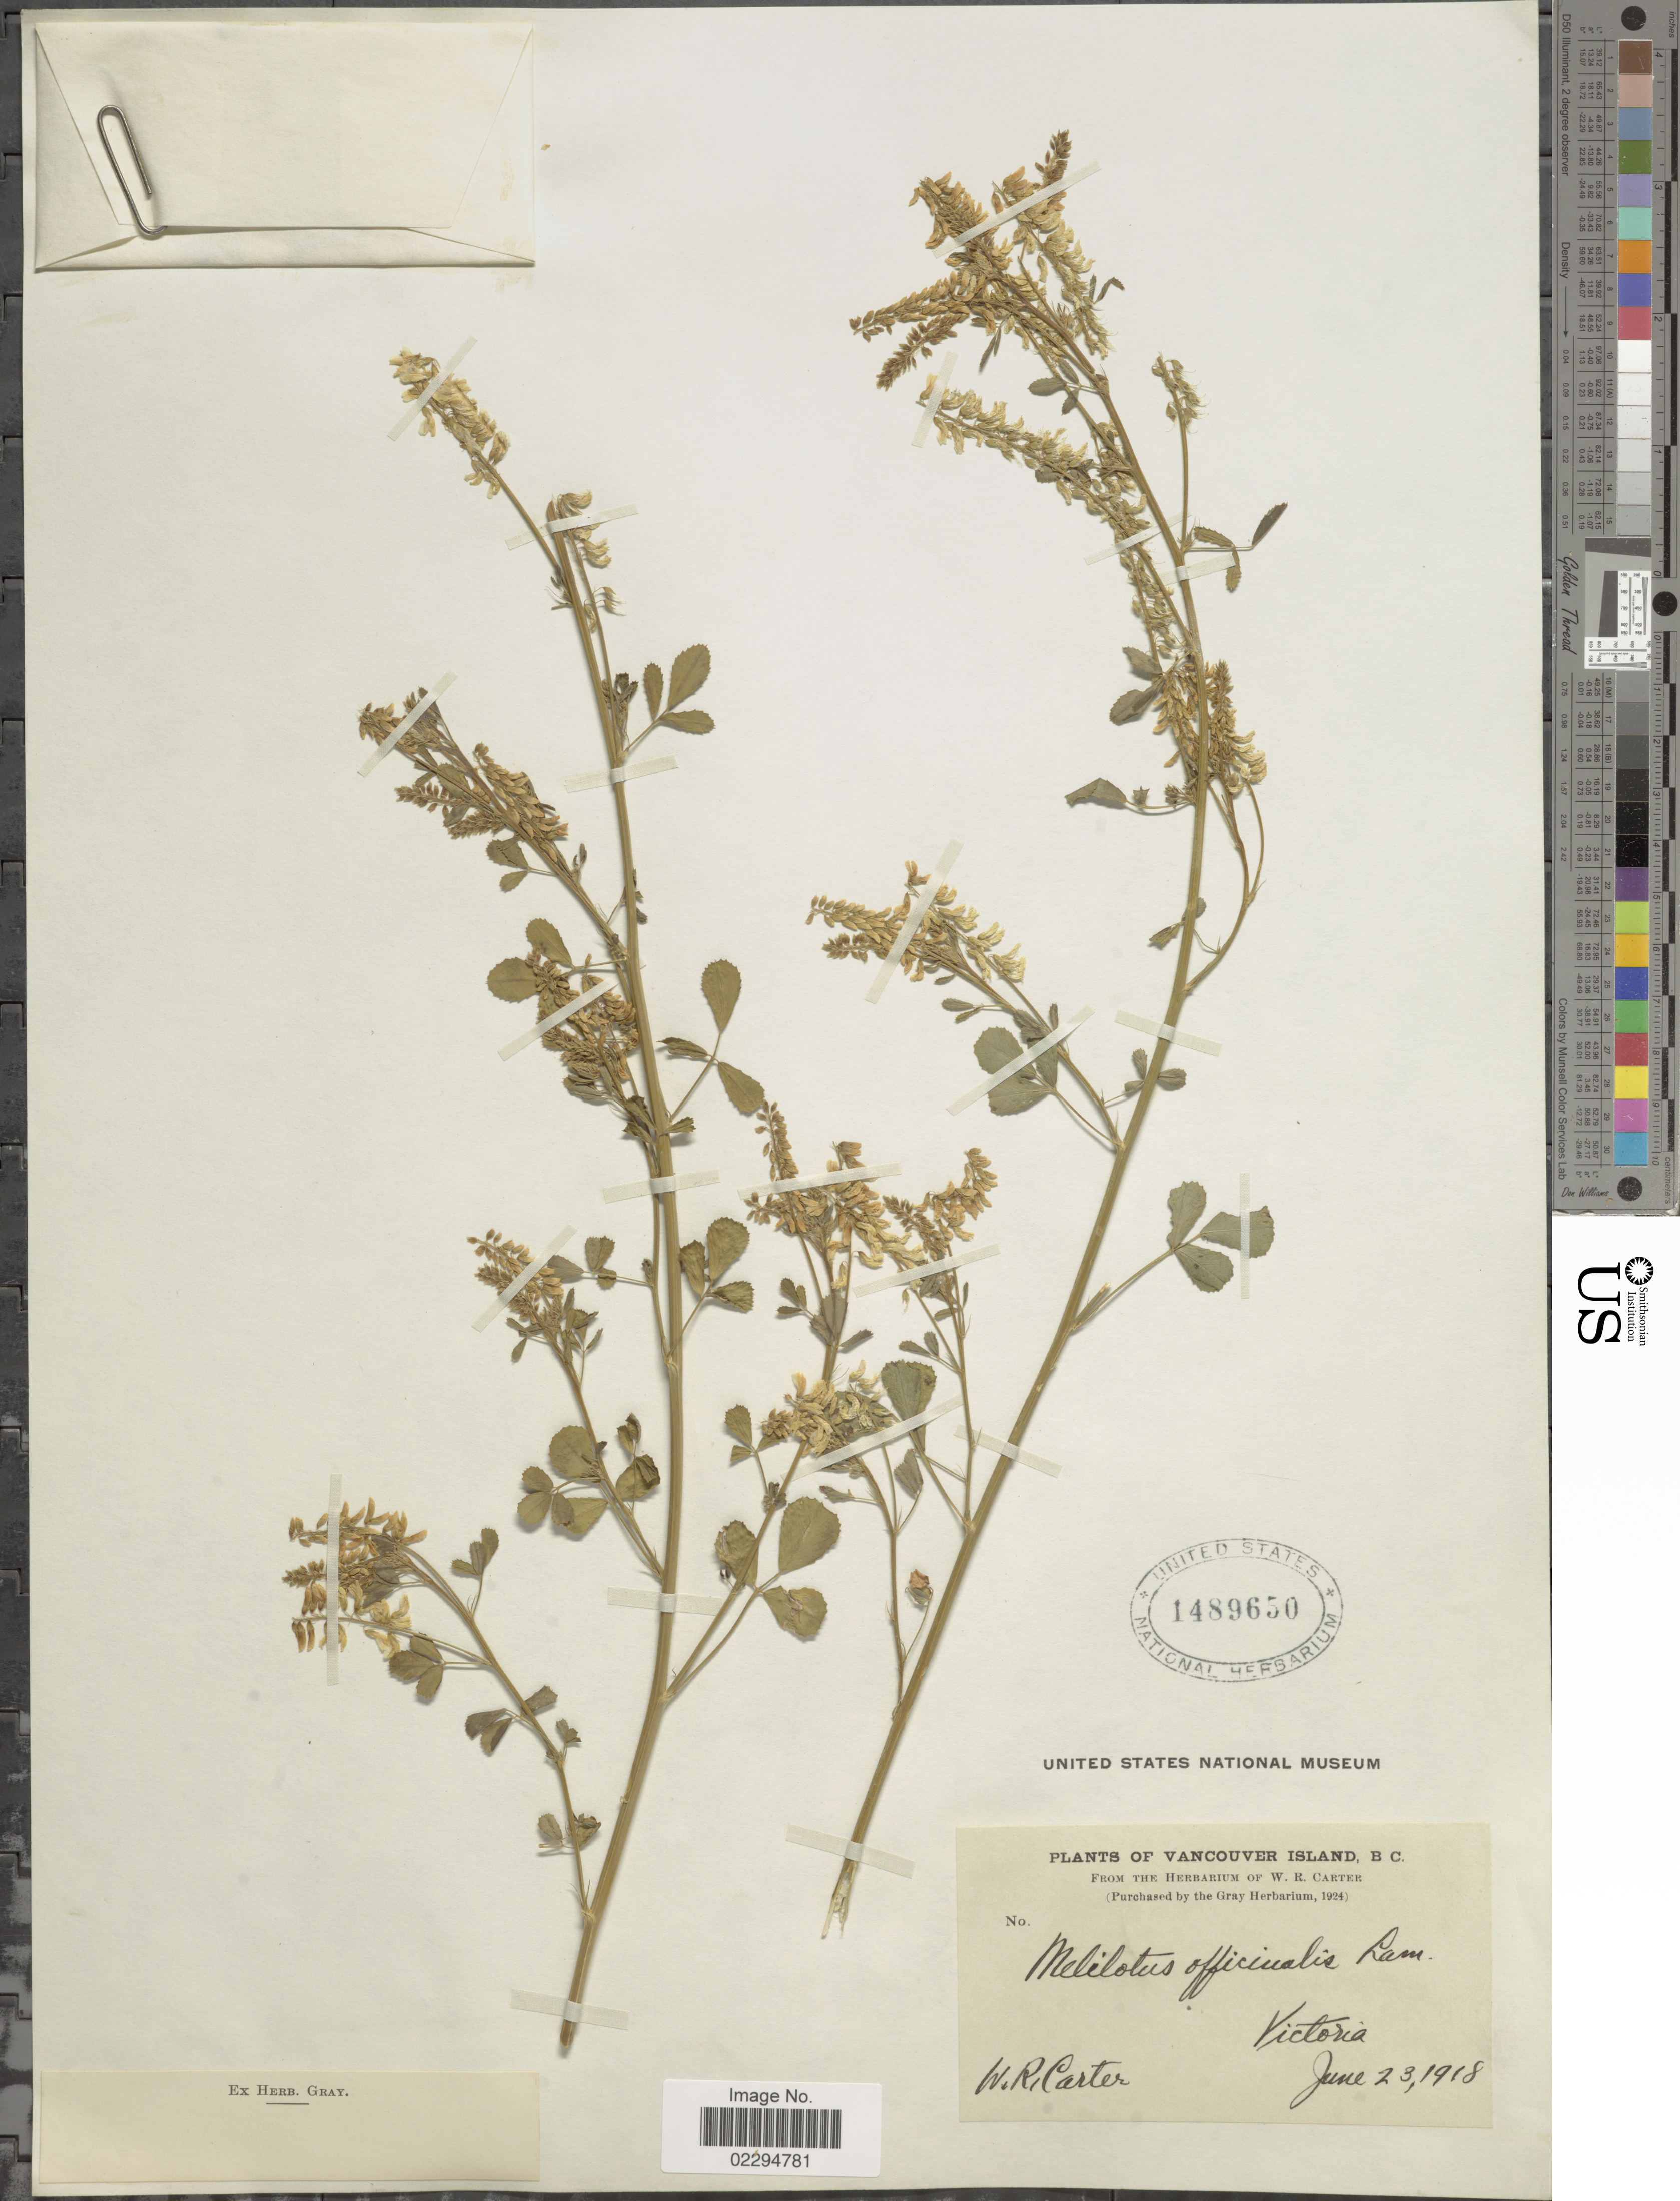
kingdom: Plantae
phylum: Tracheophyta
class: Magnoliopsida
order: Fabales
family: Fabaceae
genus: Melilotus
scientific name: Melilotus officinalis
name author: (L.) Lam.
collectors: W. R. Carter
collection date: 1918-06-23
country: Canada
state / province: British Columbia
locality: Vancouver Island, Victoria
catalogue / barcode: US 1489650